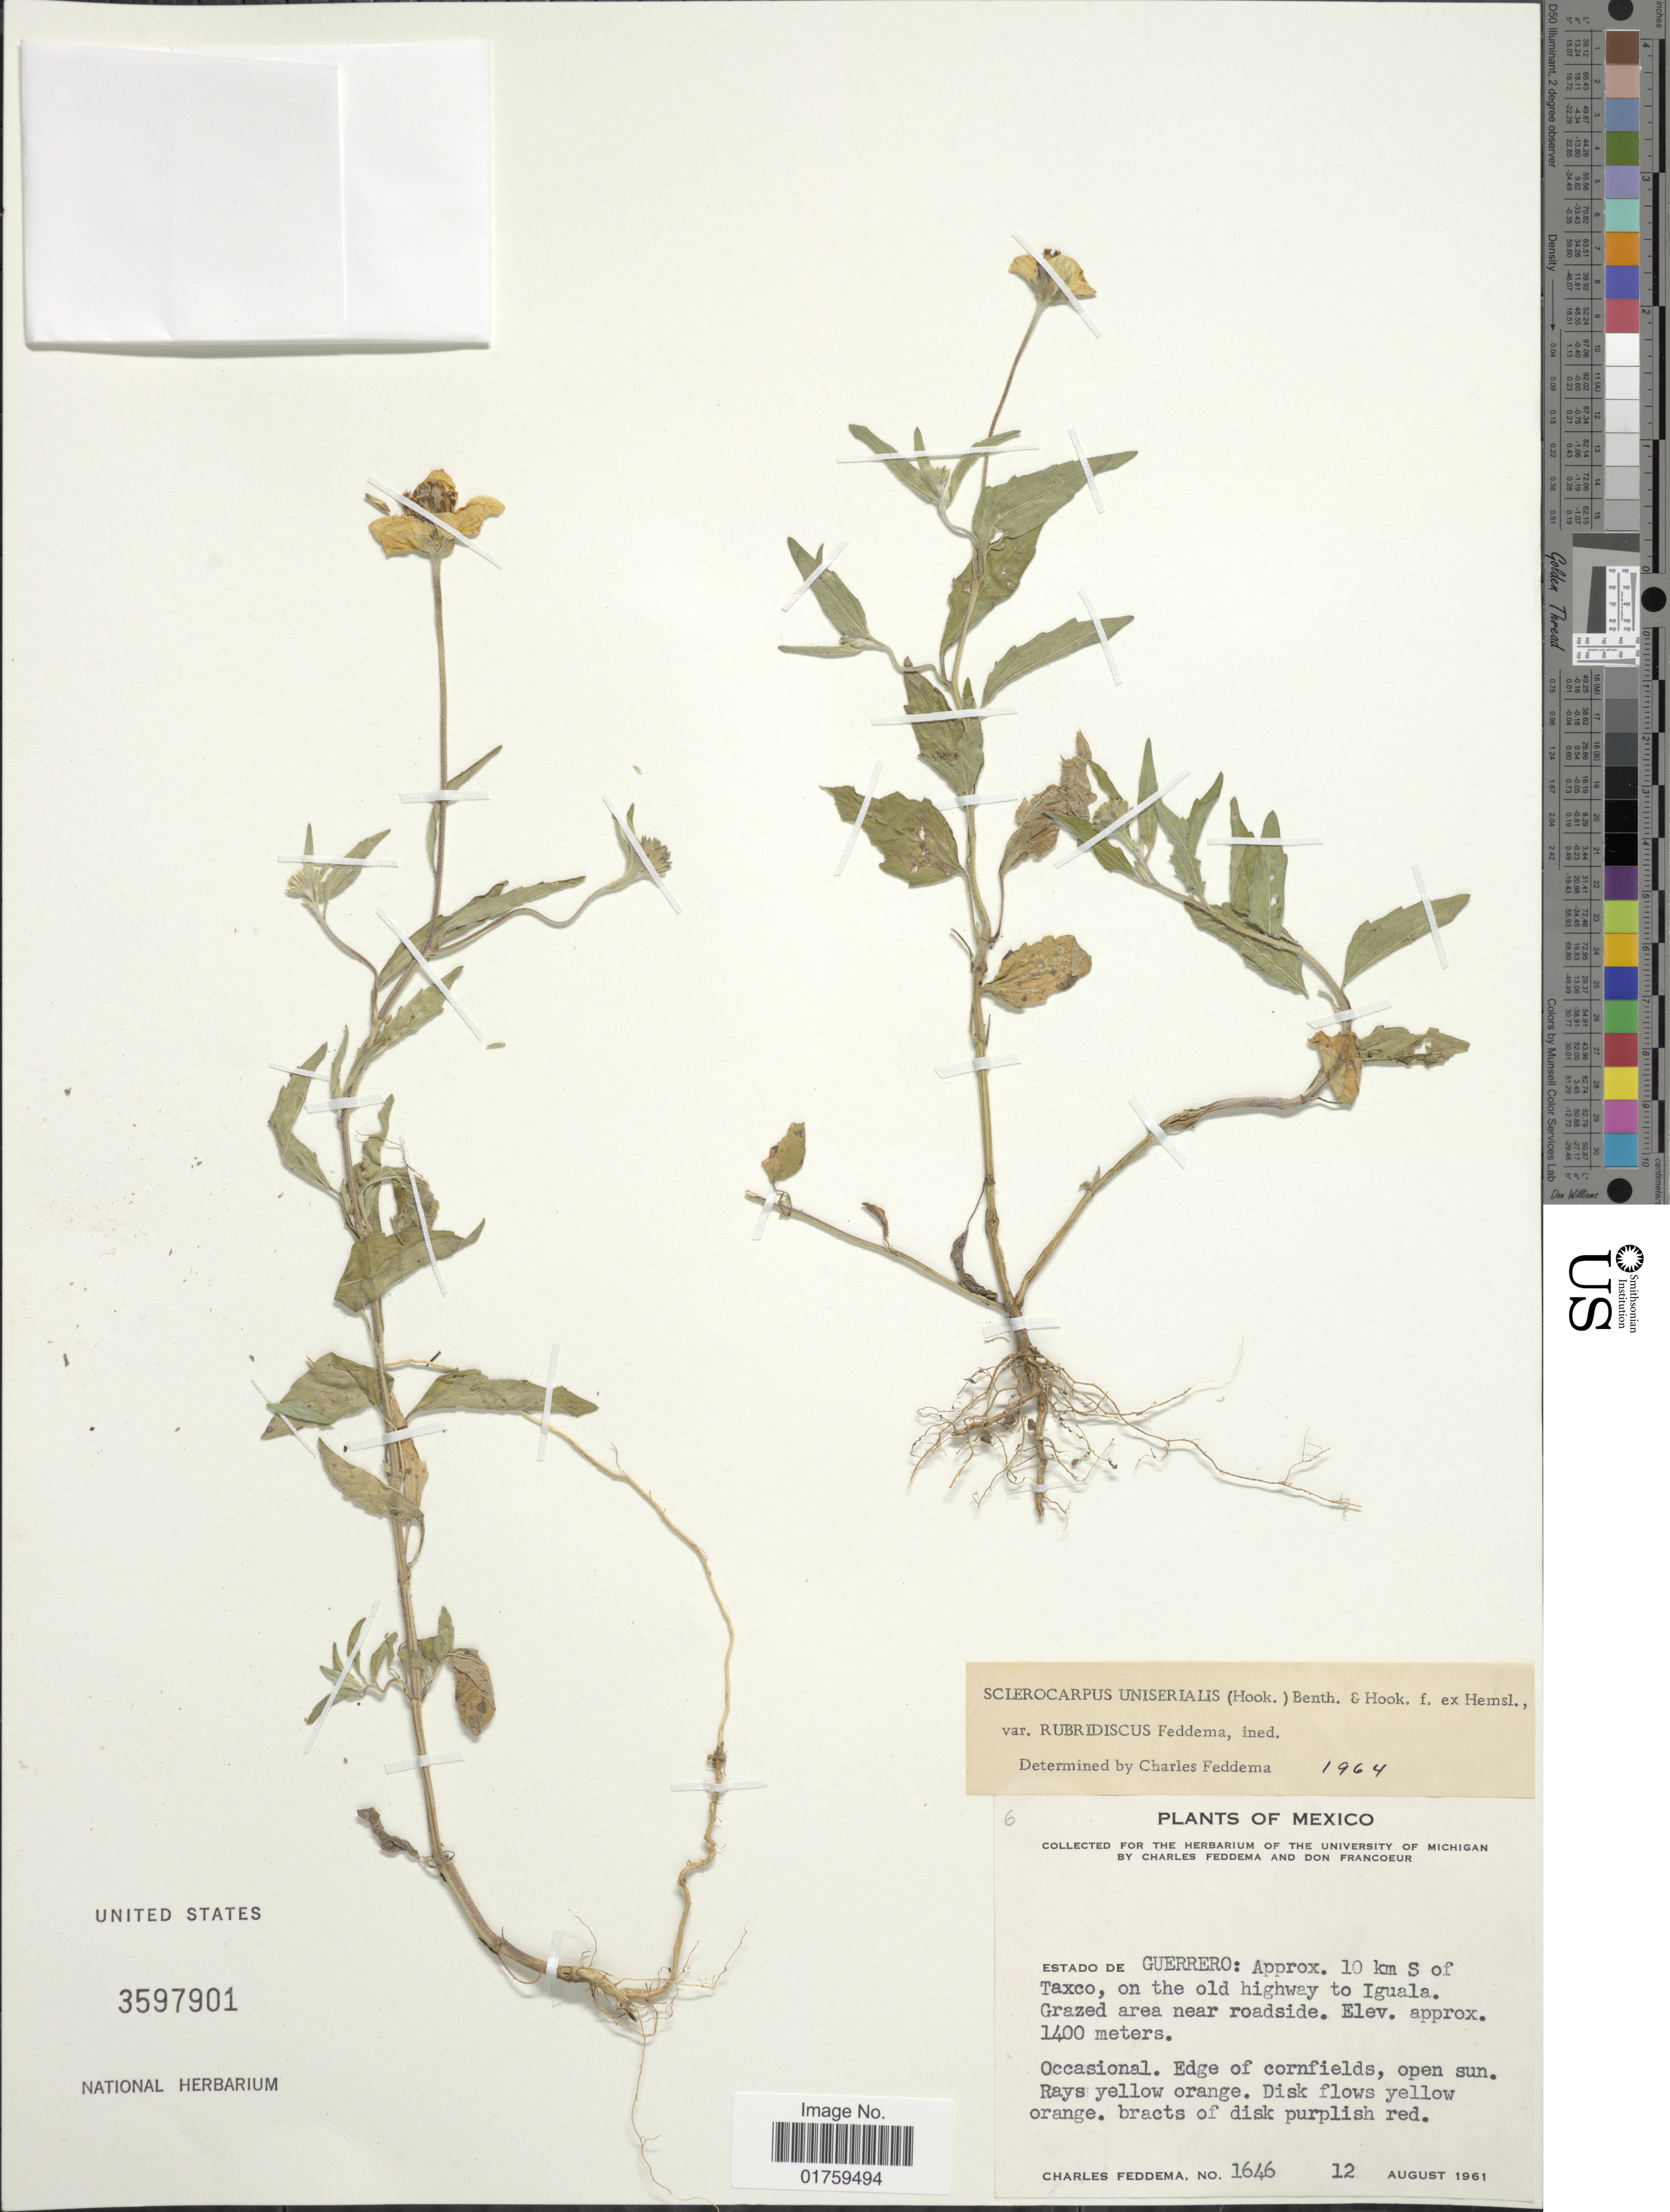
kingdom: Plantae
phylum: Tracheophyta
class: Magnoliopsida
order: Asterales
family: Asteraceae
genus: Sclerocarpus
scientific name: Sclerocarpus uniserialis var. frutescens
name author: (Brandegee) Feddema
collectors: C. Feddema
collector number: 1646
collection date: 1961-08-12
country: Mexico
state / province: Guerrero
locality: Estado de Guerrero: Approx. 10 km S of Taxco, on the old highway to Iguala. Grazed area near roadside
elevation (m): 1400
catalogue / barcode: US 3597901